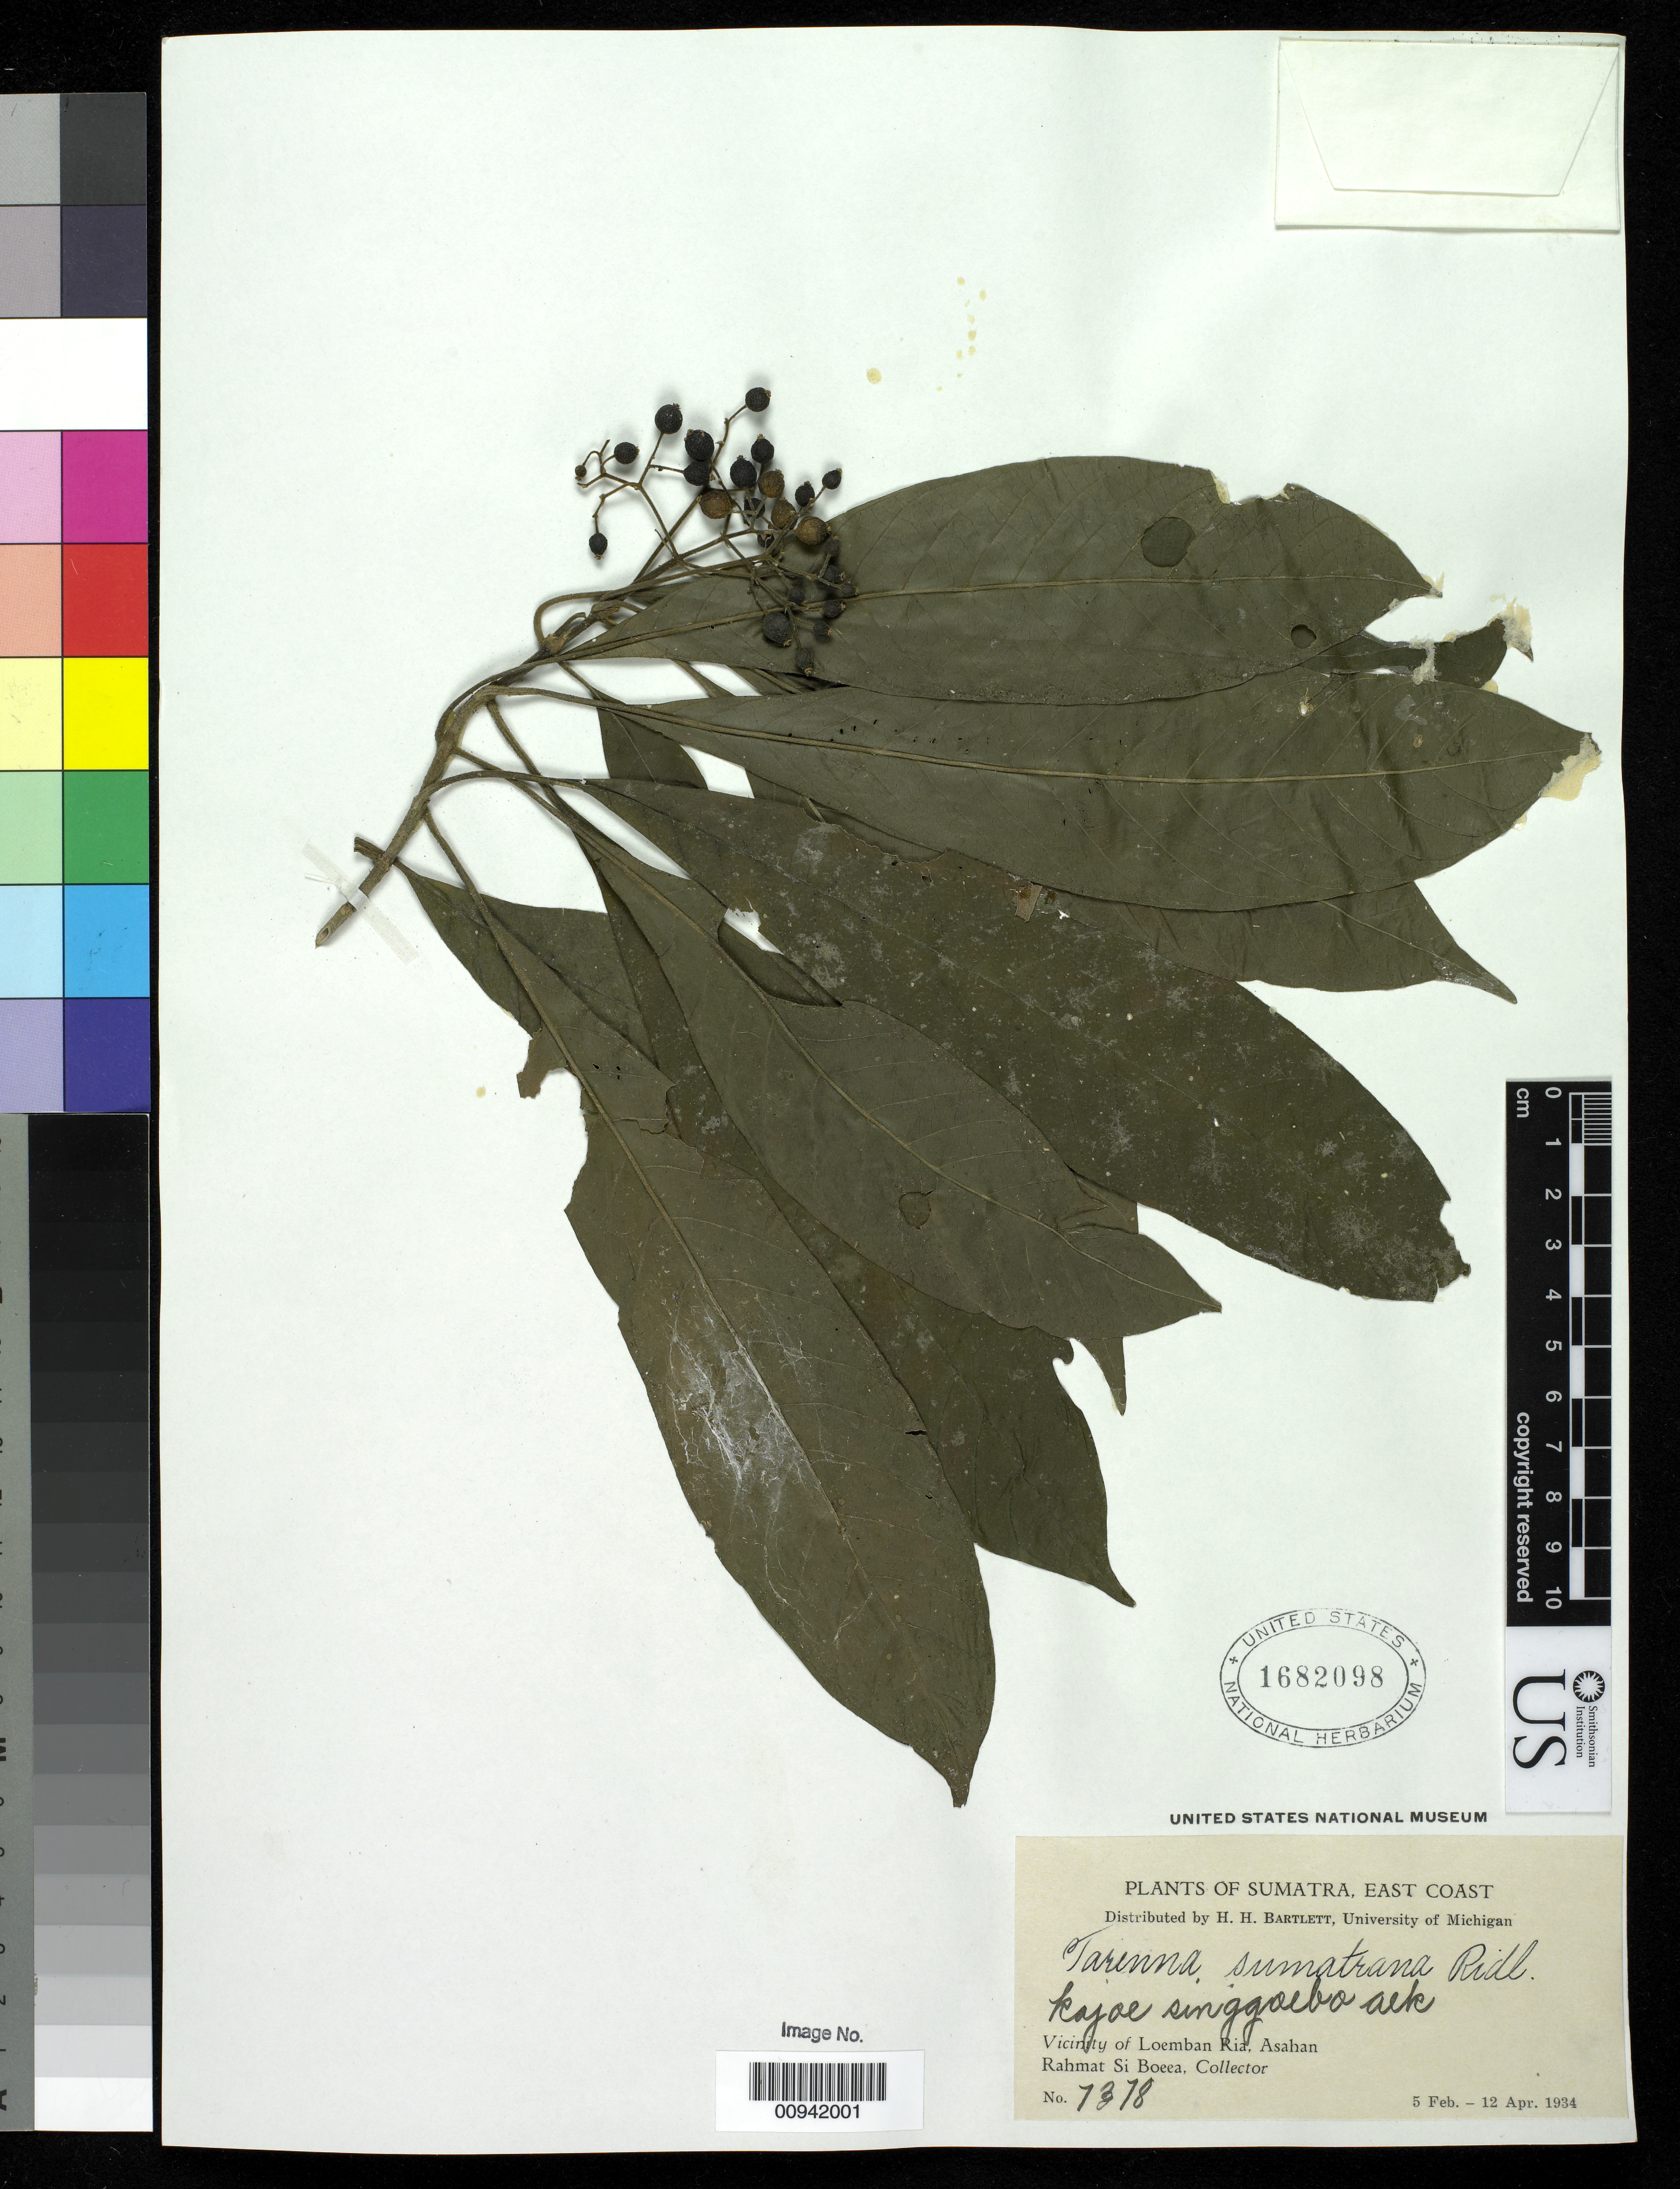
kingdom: Plantae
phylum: Tracheophyta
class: Magnoliopsida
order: Gentianales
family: Rubiaceae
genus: Tarenna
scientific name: Tarenna sumatrana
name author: Ridl.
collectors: Rahmat Si Boeea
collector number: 7378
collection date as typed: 05 Feb 1934 to 12 Apr 1934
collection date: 1934-02-05/1934-04-12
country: Indonesia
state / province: Sumatra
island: Sumatra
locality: Vicinity of Loemban Ria, Asahan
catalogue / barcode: US 1682098